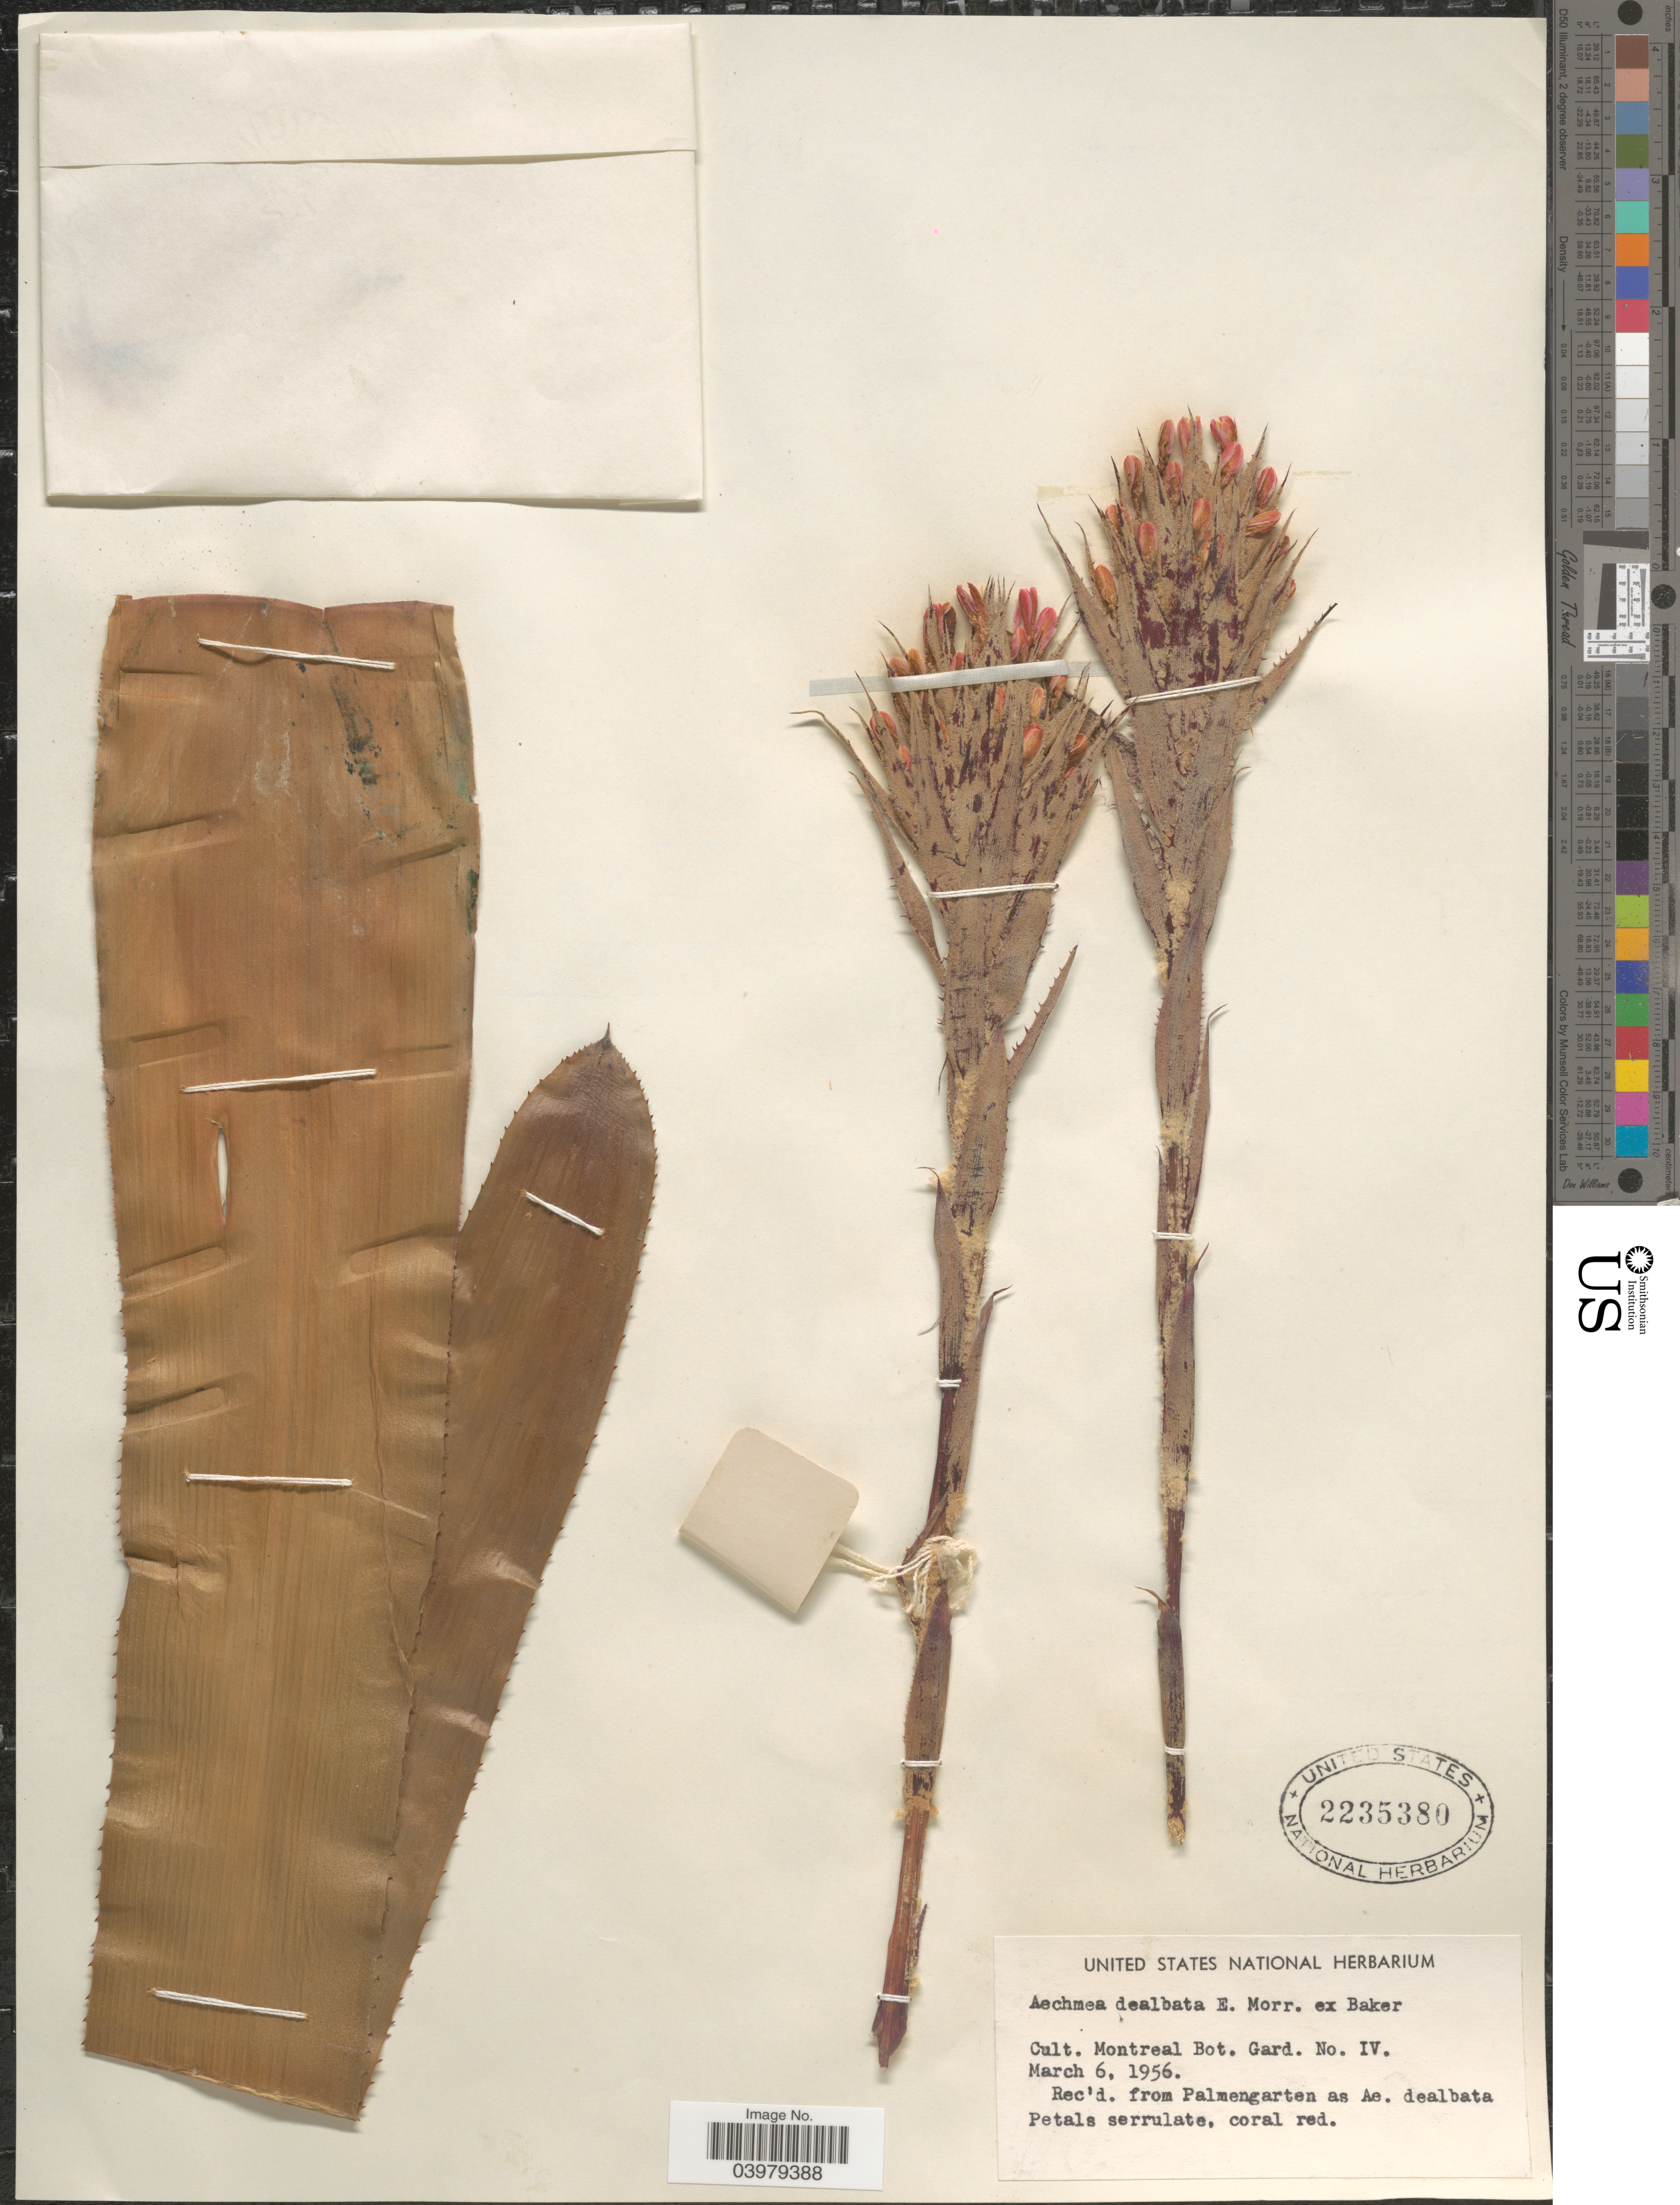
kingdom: Plantae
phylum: Tracheophyta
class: Liliopsida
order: Poales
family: Bromeliaceae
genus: Aechmea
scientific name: Aechmea dealbata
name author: Baker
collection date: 1956-03-06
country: Canada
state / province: Quebec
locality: Montreal Bot. Gard. No. IV.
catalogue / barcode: US 2235380